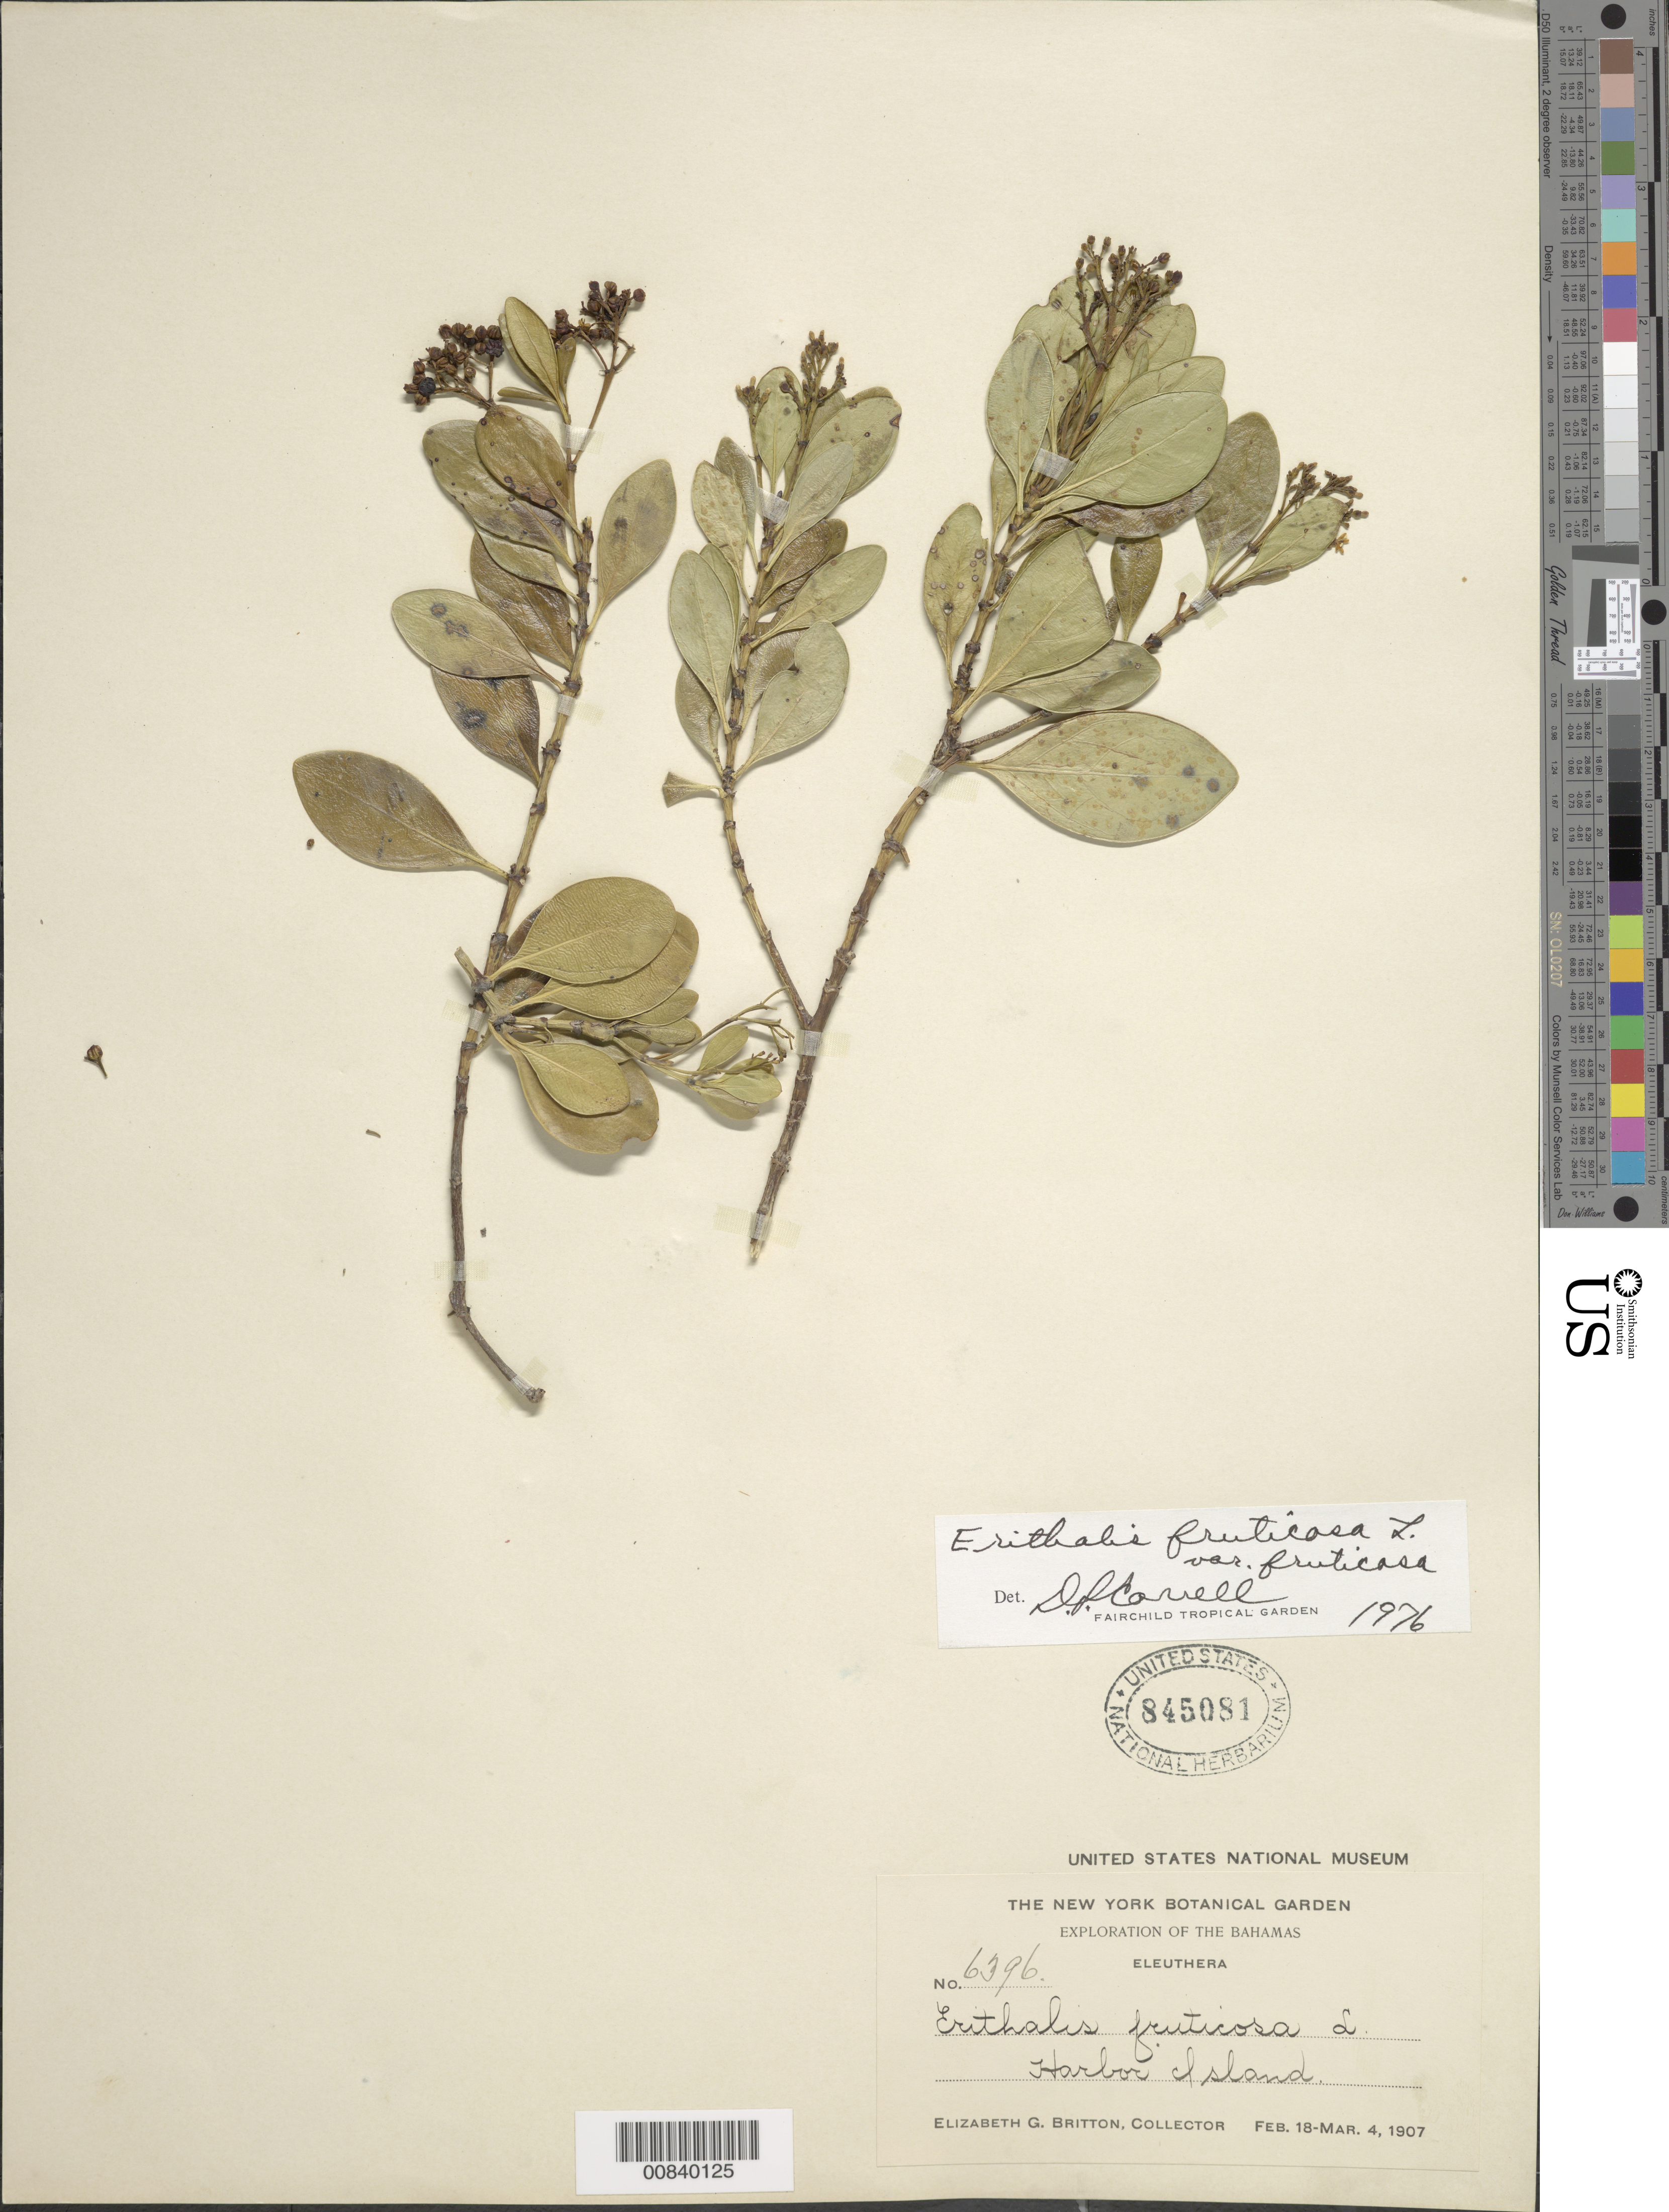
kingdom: Plantae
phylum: Tracheophyta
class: Magnoliopsida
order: Gentianales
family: Rubiaceae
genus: Erithalis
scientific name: Erithalis fruticosa var. fruticosa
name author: L.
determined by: Correll, D. S.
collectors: E. G. Britton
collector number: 6396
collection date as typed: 18 Feb 1907 to 04 Mar 1907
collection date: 1907-02-18/1907-03-04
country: Bahamas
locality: Eleuthera. Harbor Island.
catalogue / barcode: US 845081